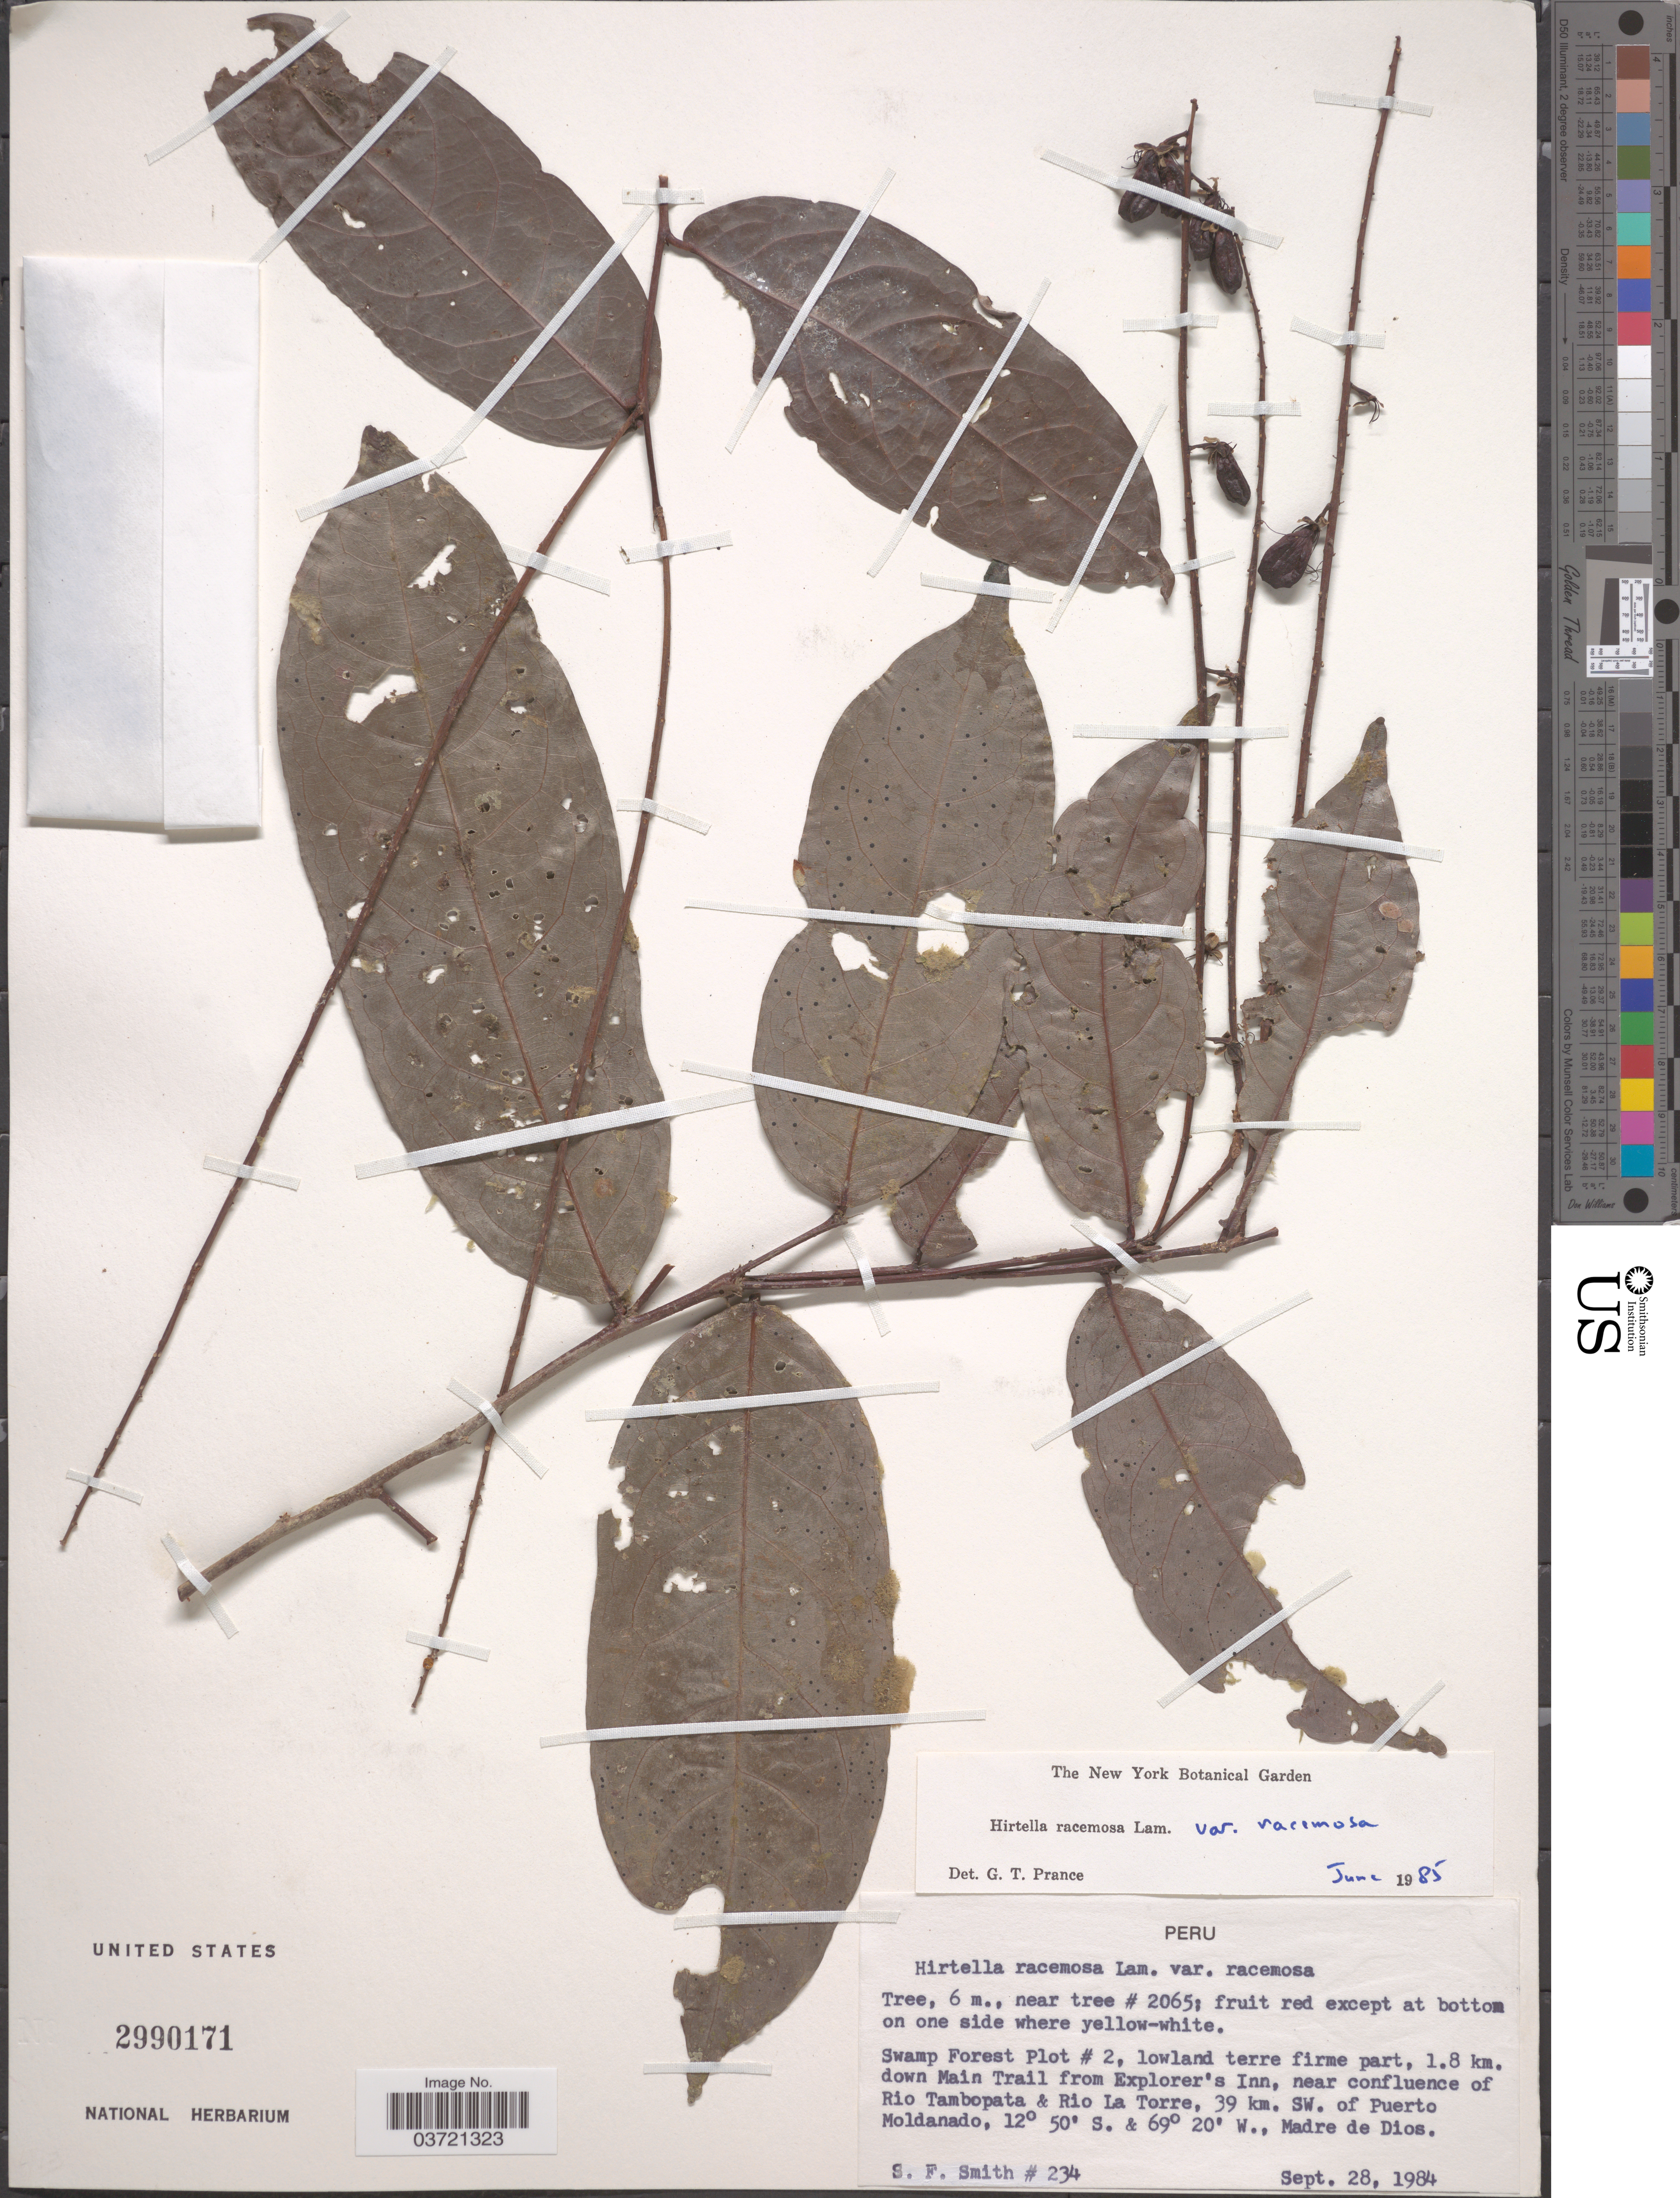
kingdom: Plantae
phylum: Tracheophyta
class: Magnoliopsida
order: Malpighiales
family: Chrysobalanaceae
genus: Hirtella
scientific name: Hirtella racemosa var. racemosa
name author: Lam.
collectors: S.F. Smith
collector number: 234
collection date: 1984-09-28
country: Peru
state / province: Madre de Dios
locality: Swanp Forest Plot # 2, 1.8 km. down Main Trail from Explorer's Inn, near confluence of Rio Tambopata & Rio La Torre, 39 km. SW. of Puerto Moldanado.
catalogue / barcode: US 2990171